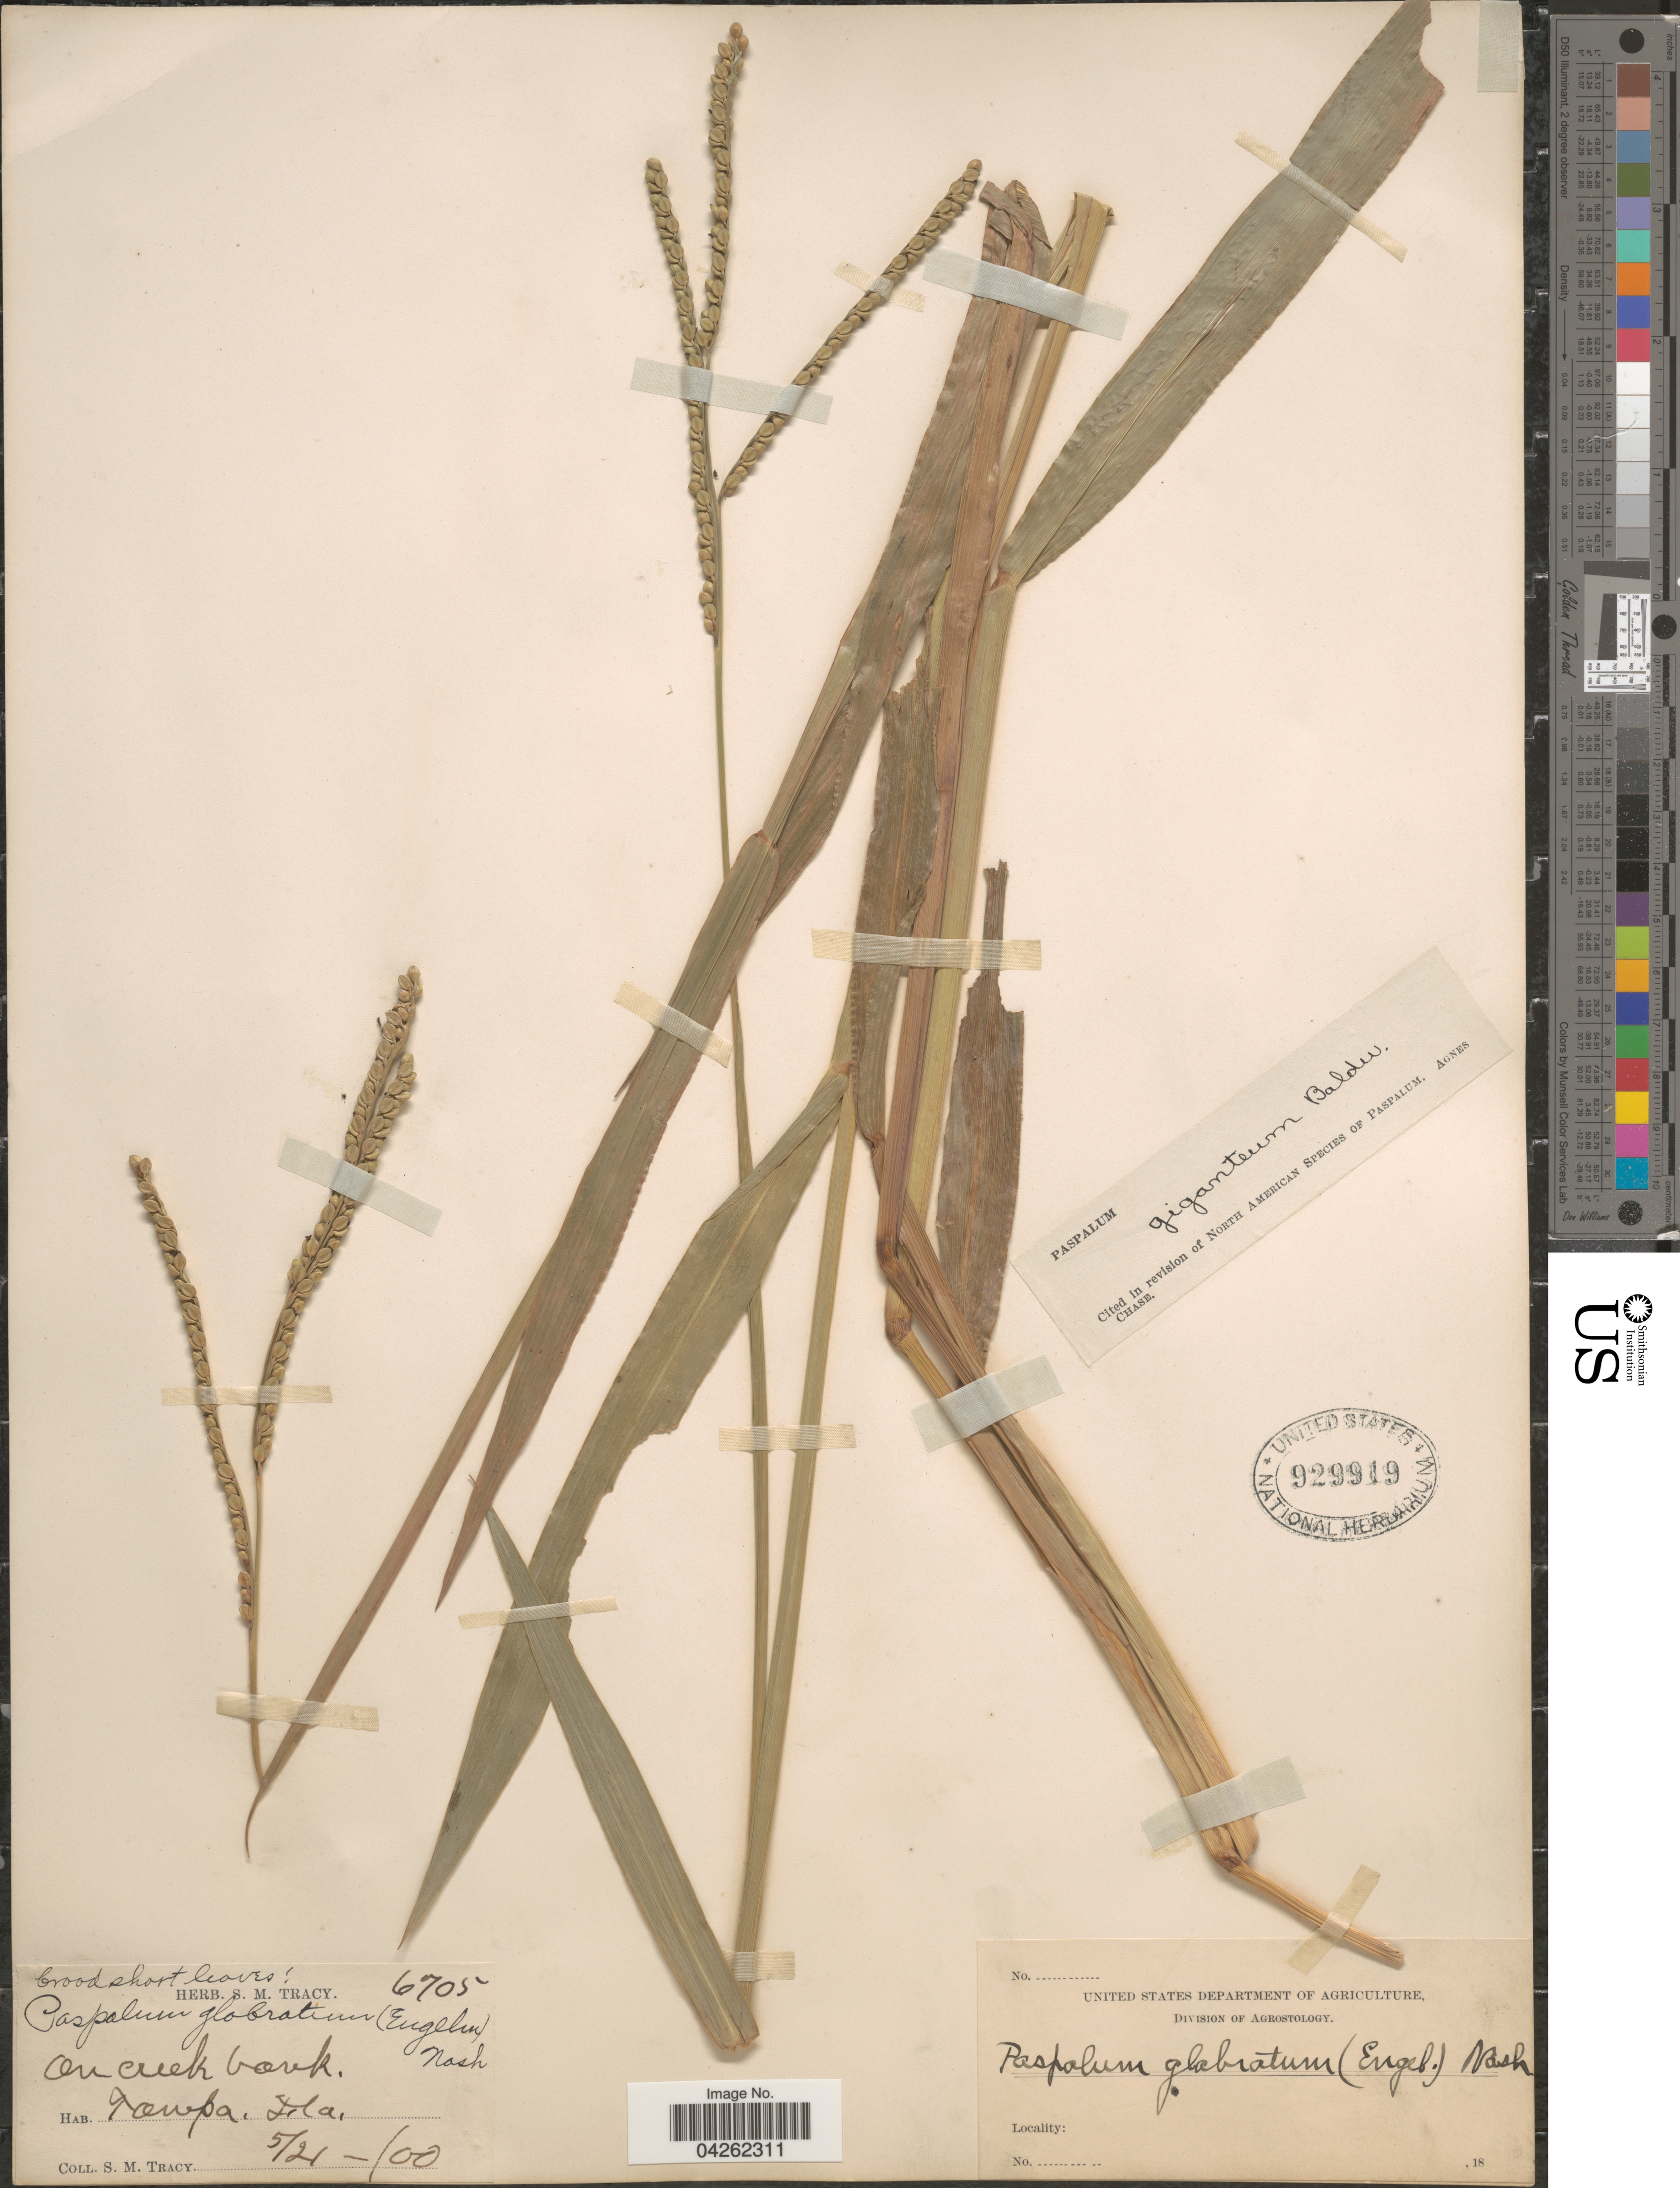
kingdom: Plantae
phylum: Tracheophyta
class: Liliopsida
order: Poales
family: Poaceae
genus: Paspalum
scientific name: Paspalum giganteum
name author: Baldwin ex Vasey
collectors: S. M. Tracy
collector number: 6705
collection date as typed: Transcribed d/m/y: 21/5/0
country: United States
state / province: Florida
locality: On creek bank. Tampa.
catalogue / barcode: US 929919